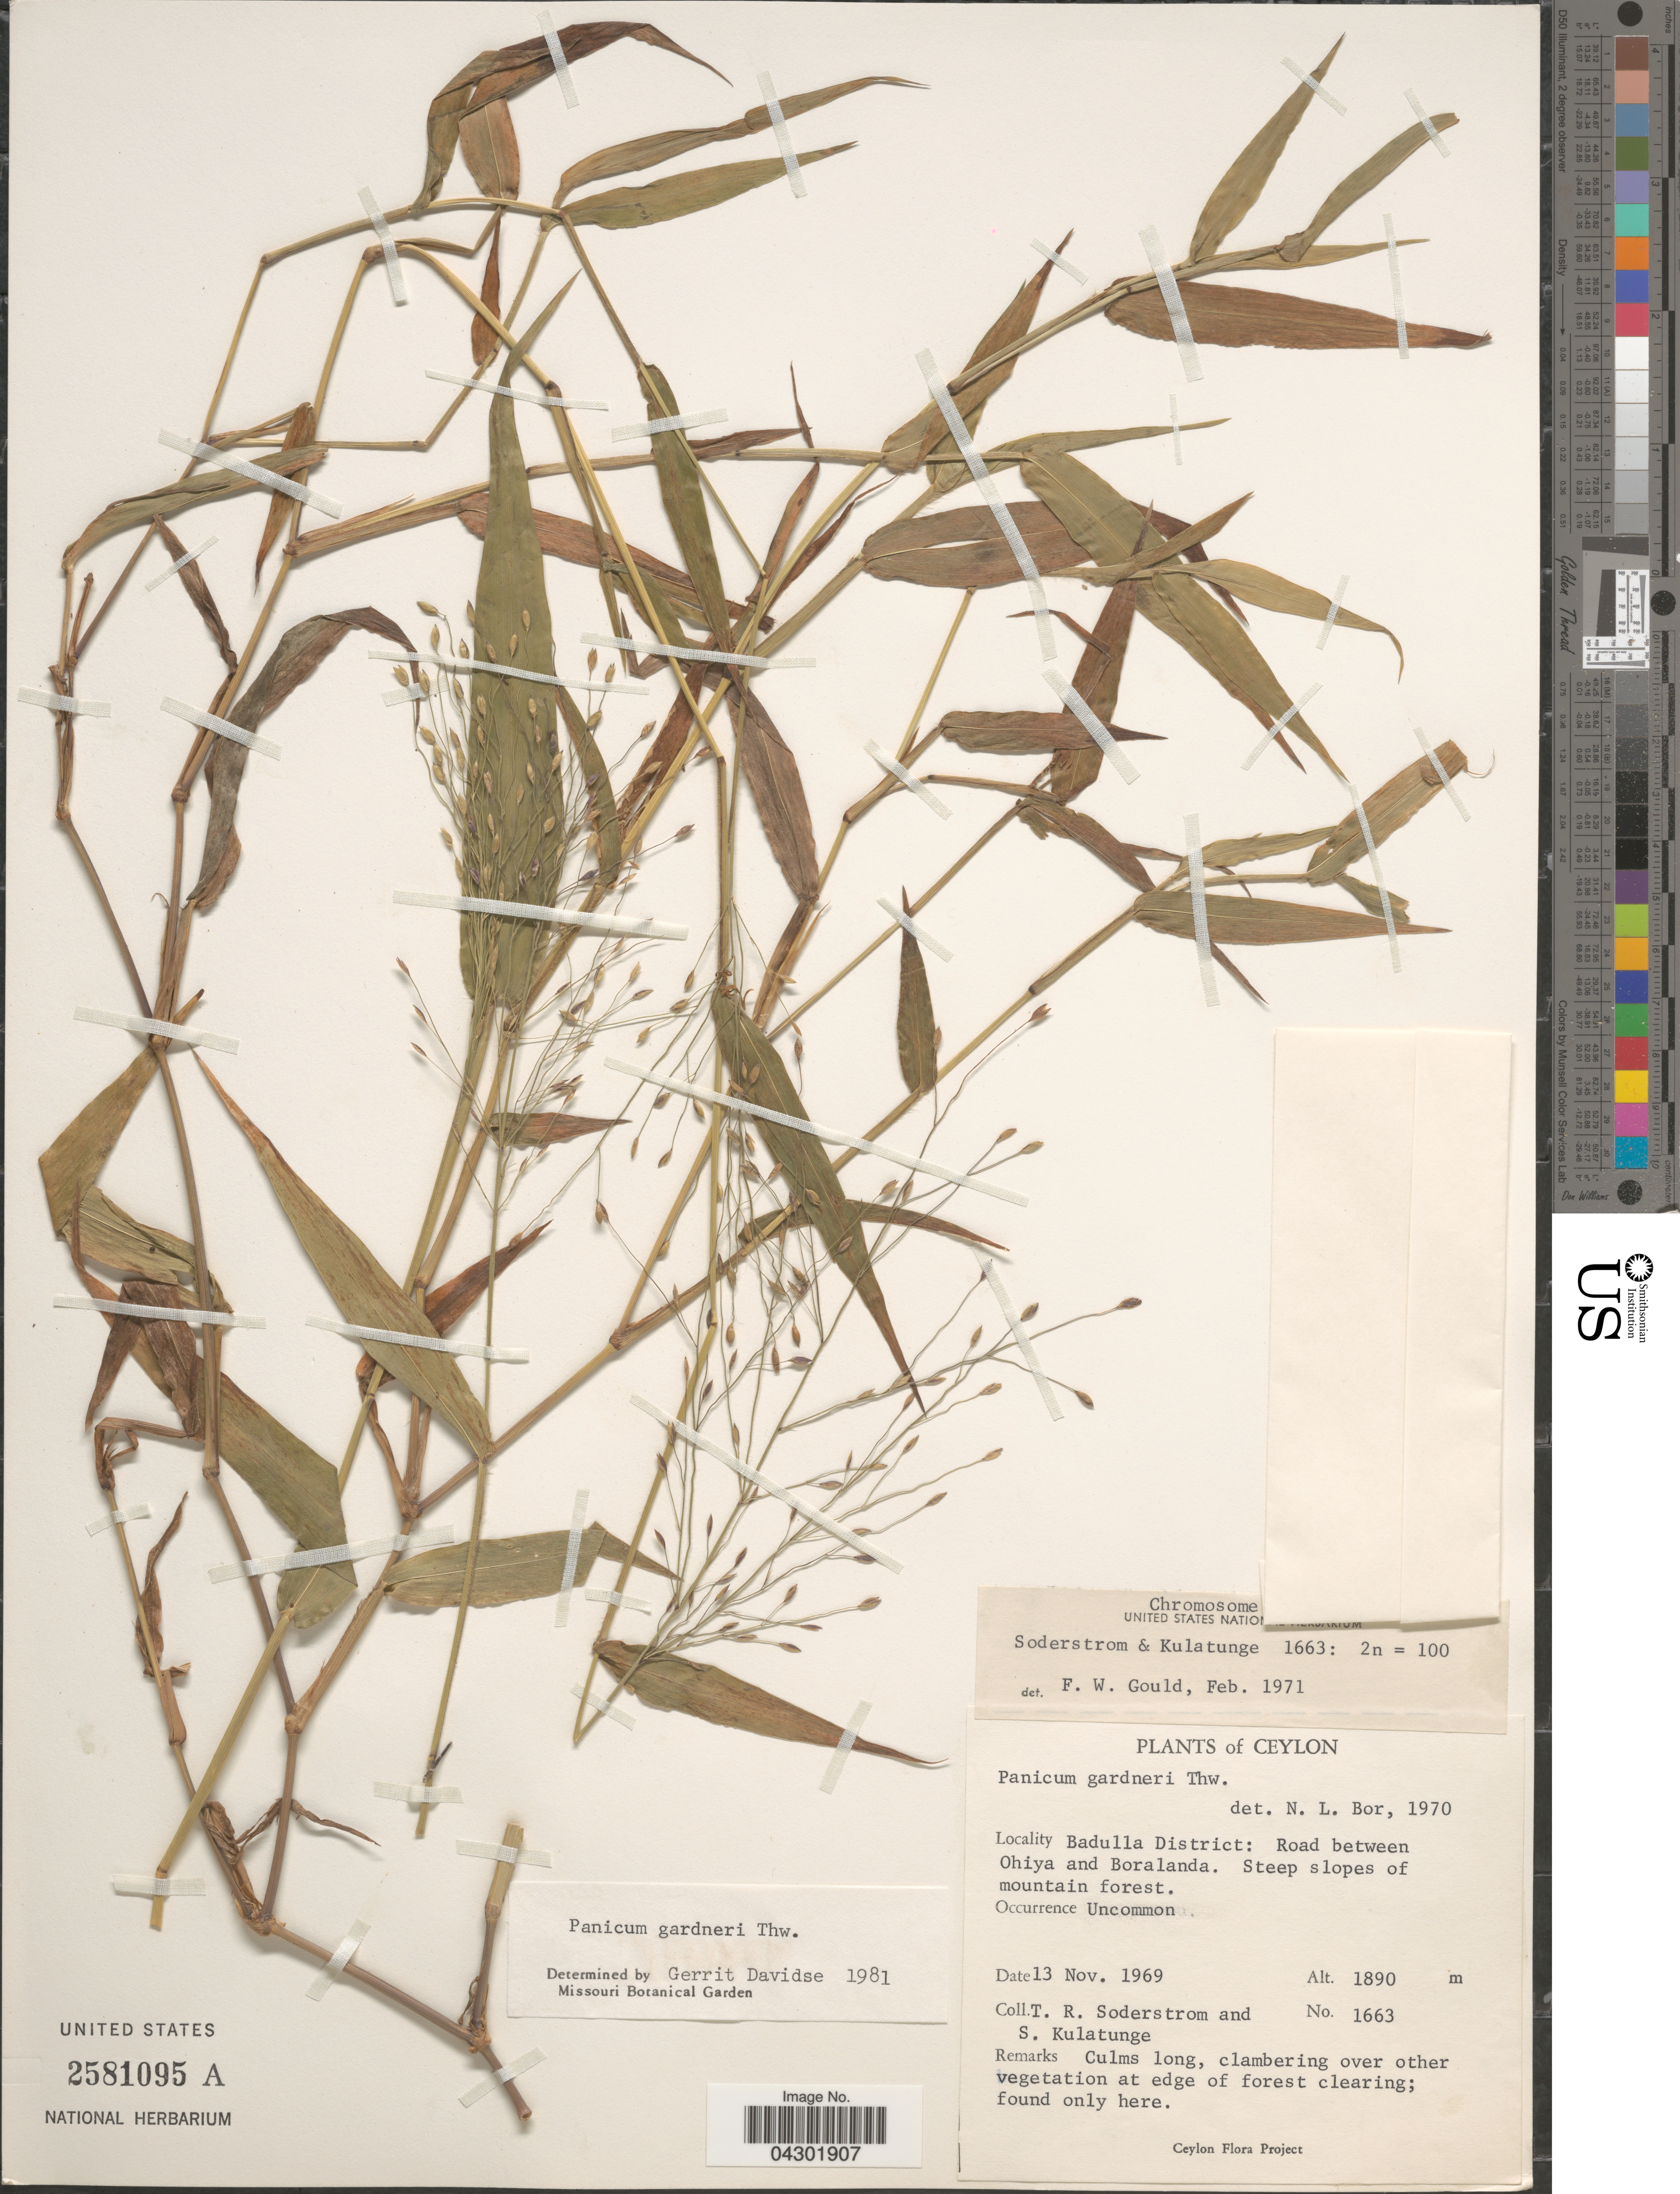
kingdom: Plantae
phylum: Tracheophyta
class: Liliopsida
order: Poales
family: Poaceae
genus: Panicum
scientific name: Panicum gardneri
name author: Thwaites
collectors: T. R. Soderstrom & S. Kulatunge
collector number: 1663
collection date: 1969-11-13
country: Sri Lanka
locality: Ceylon. Badulla District: Road between Ohiya and Boralanda. Steep slopes of mountain forest.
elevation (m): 1890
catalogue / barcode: US 2581095A